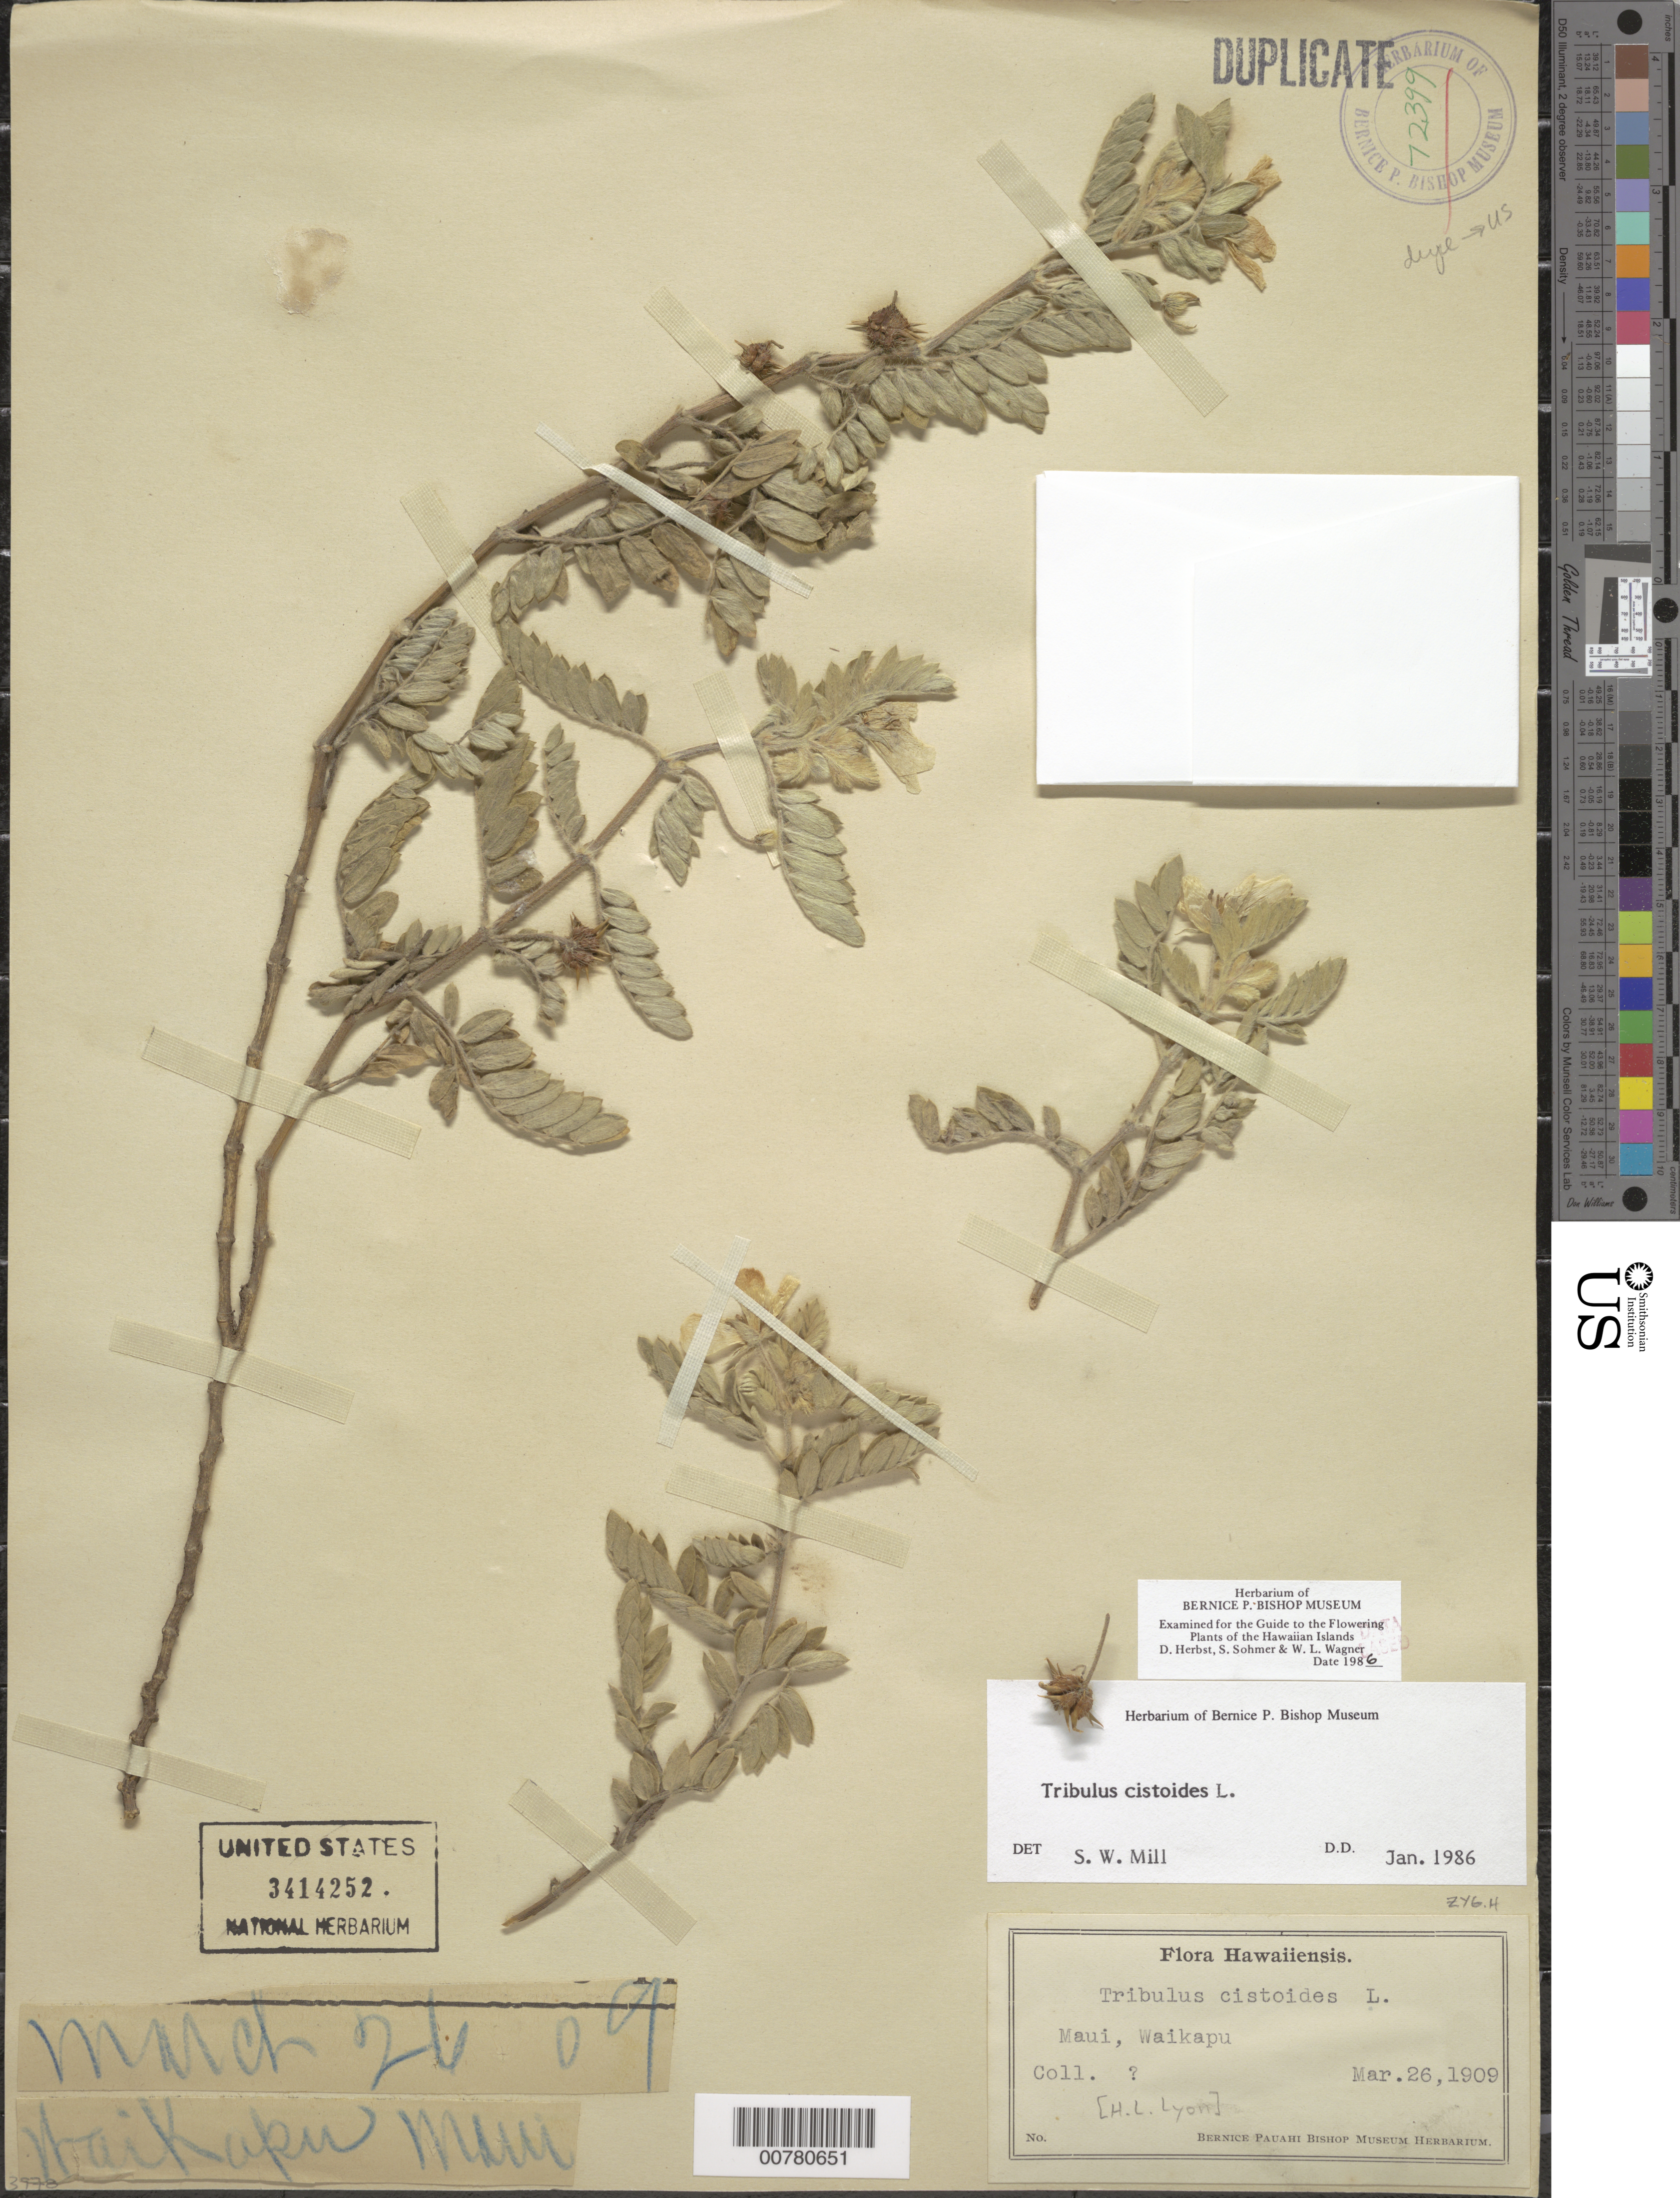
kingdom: Plantae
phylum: Tracheophyta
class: Magnoliopsida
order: Zygophyllales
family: Zygophyllaceae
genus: Tribulus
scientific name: Tribulus cistoides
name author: L.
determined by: Wagner, W. L.; Herbst, D. R.; Sohmer, S. H.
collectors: H. Lyon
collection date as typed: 26 Mar 1909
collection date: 1909-03-26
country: United States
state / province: Hawaii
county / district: Maui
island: Maui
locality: Waikapu.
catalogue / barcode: US 3414252